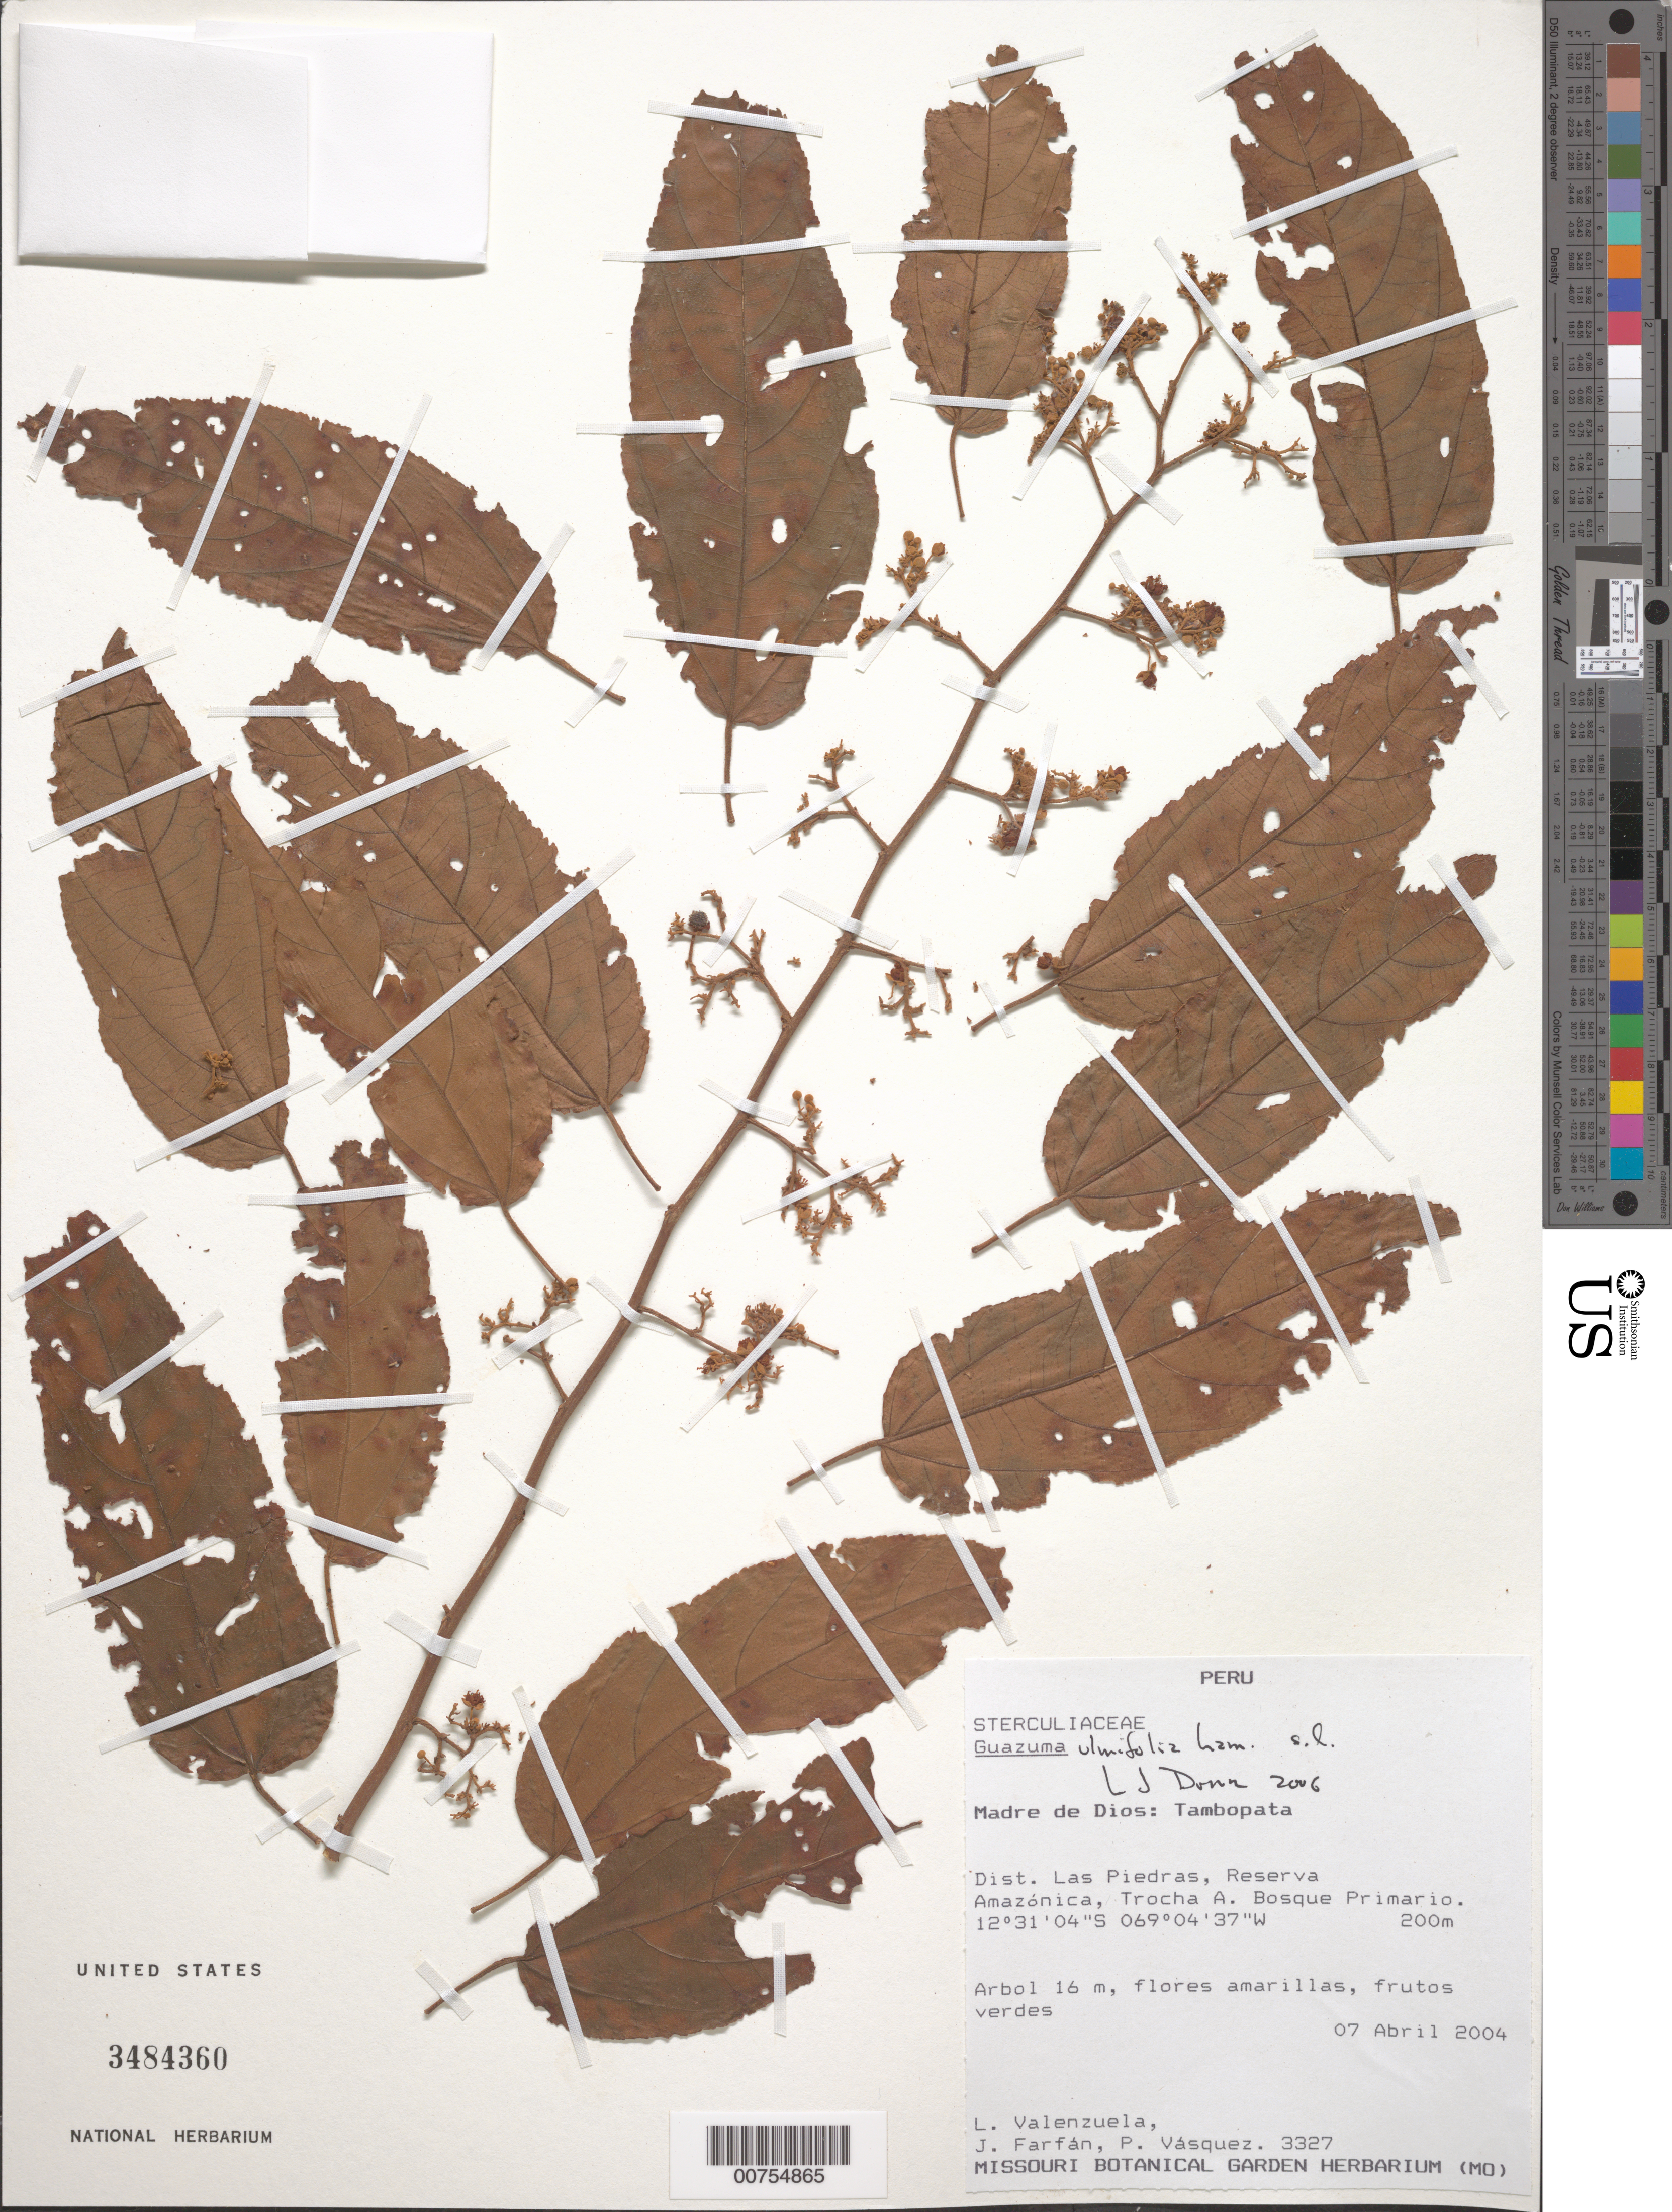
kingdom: Plantae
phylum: Tracheophyta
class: Magnoliopsida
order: Malvales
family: Malvaceae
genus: Guazuma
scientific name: Guazuma ulmifolia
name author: Lam.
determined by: Dorr, L. J., (BOT), Smithsonian Institution - National Museum of Natural History (UNITED STATES)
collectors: L. Valenzuela, J. Farfán & P. Vásques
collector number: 3327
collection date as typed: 07 Apr 2004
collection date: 2004-04-07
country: Peru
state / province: Madre de Dios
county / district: Tambopata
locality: Las Piedras, Reserva Amazónica, Trocha A.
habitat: Bosque primario.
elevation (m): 200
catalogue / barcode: US 3484360